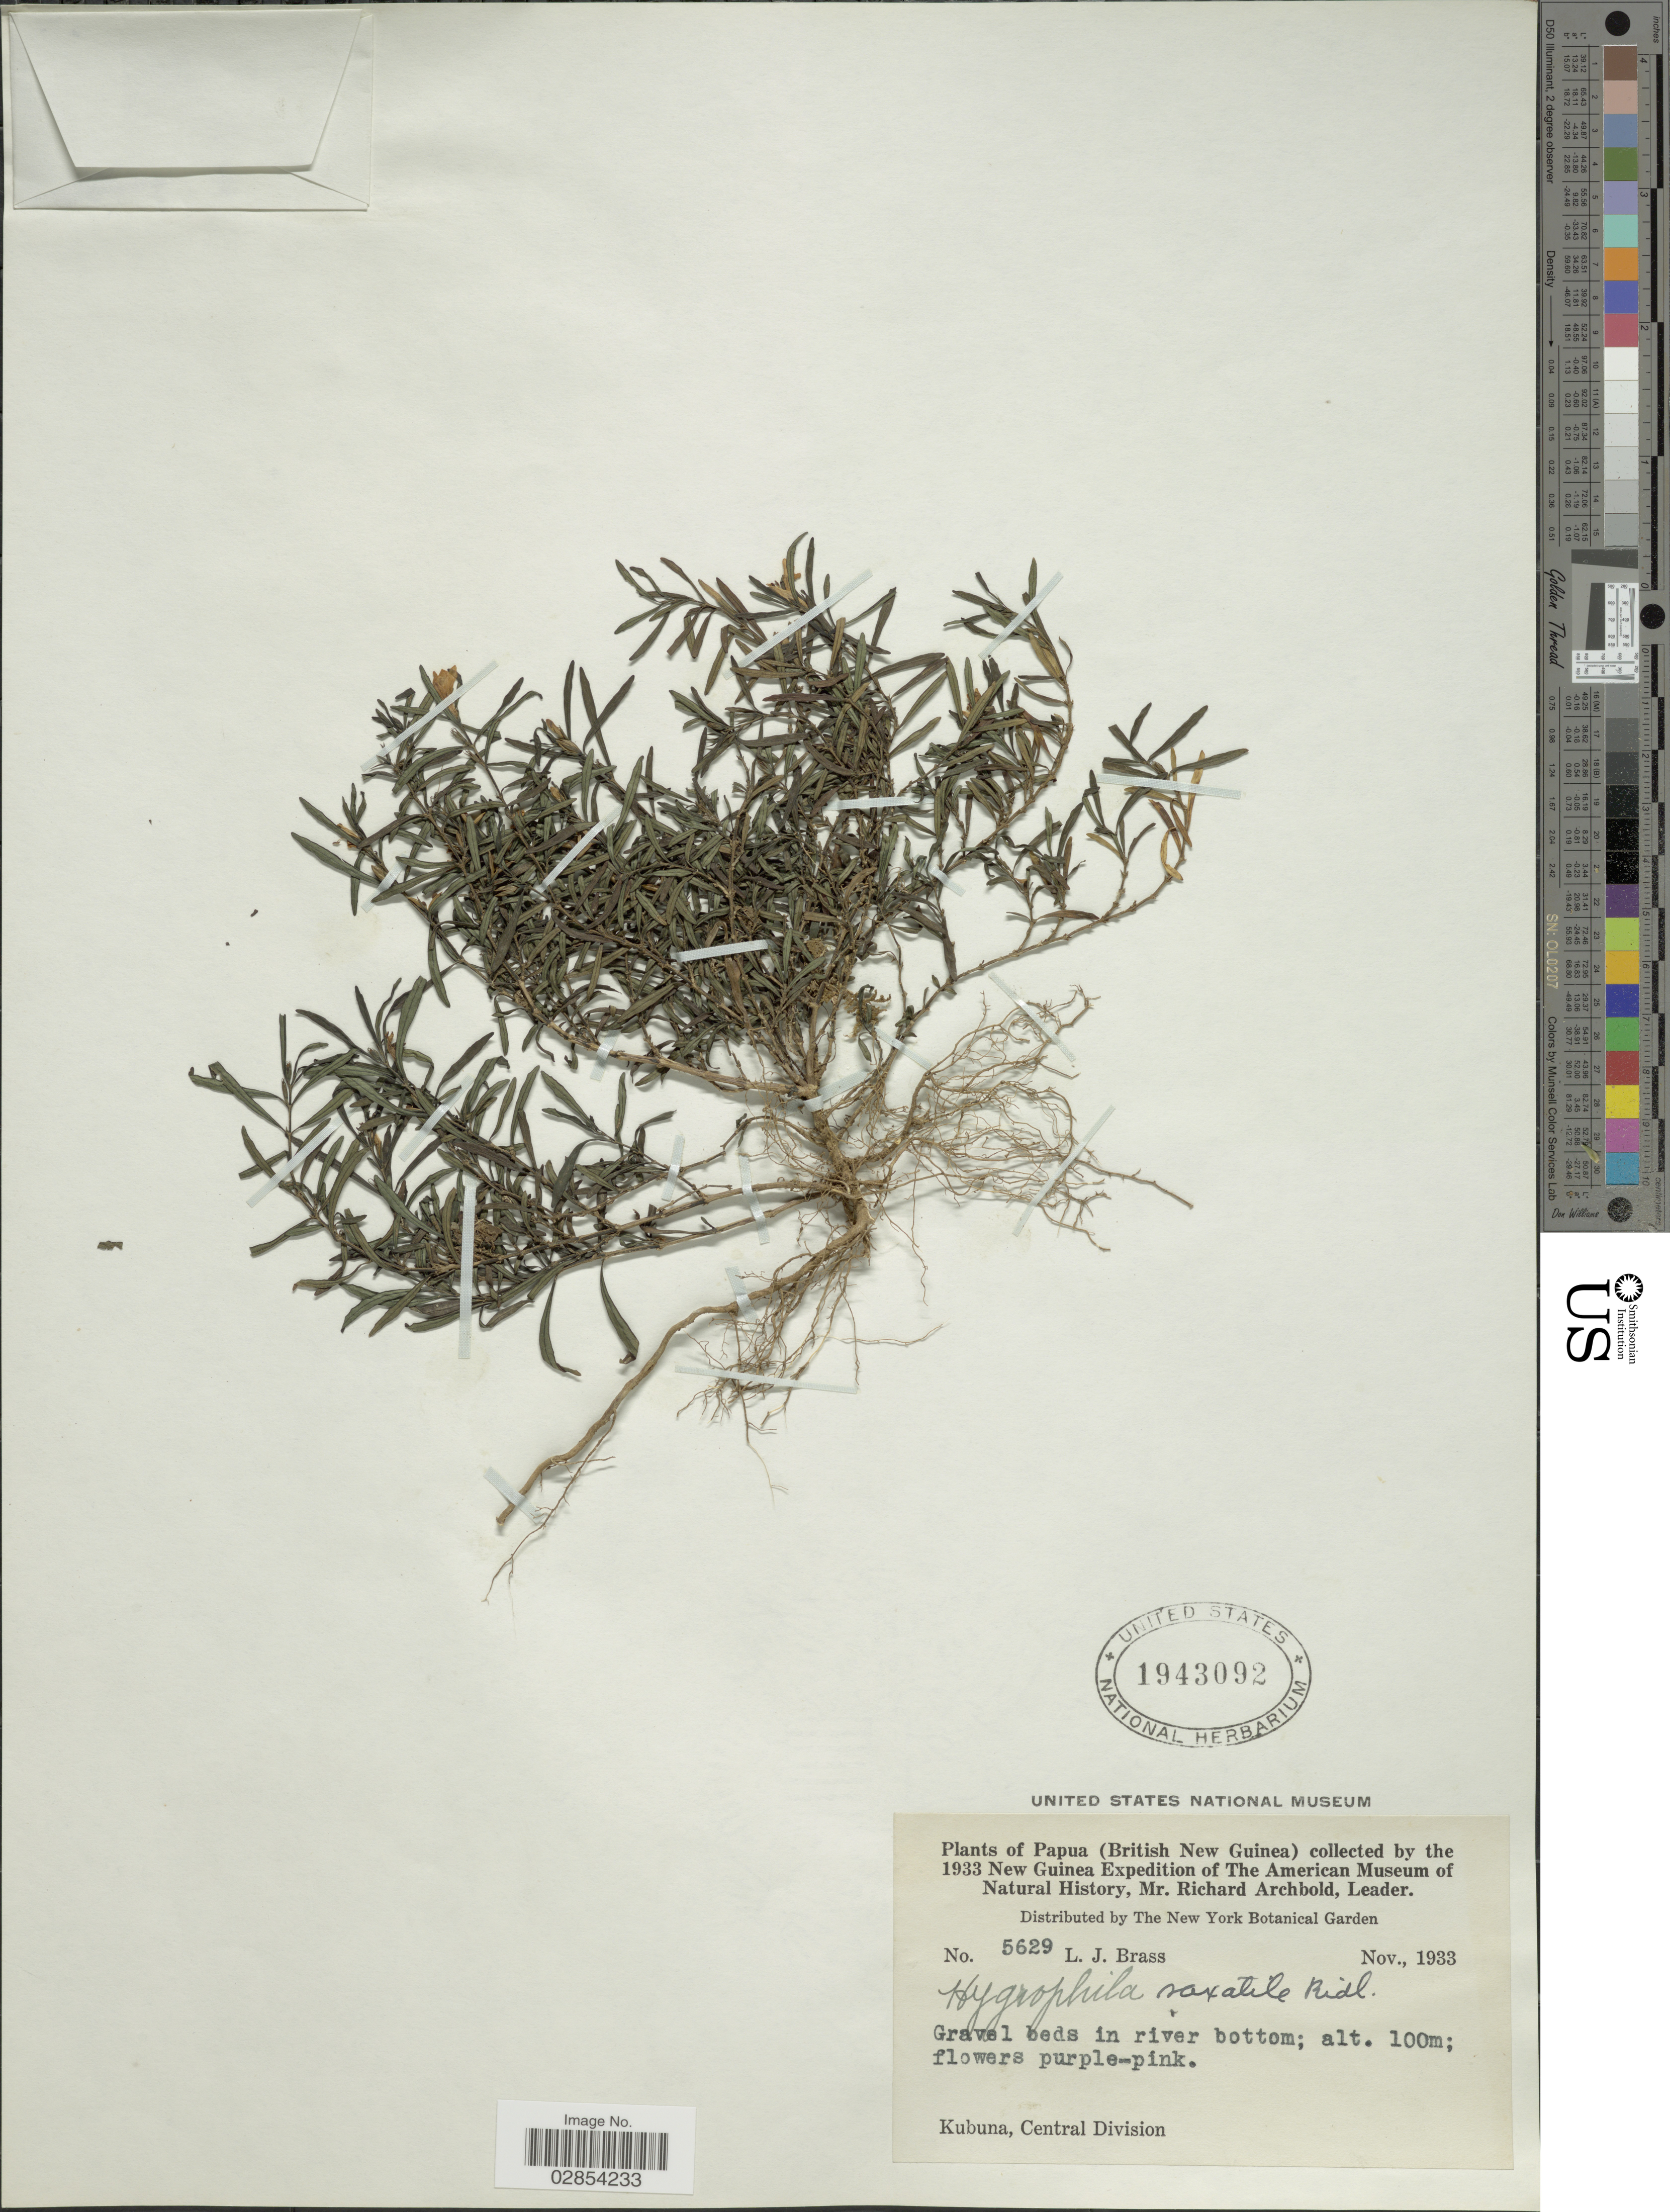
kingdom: Plantae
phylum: Tracheophyta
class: Magnoliopsida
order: Lamiales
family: Acanthaceae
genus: Hygrophila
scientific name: Hygrophila saxatilis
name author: Ridl.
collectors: L. J. Brass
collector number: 5629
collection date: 1933-11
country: Papua New Guinea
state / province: Central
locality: Papua (British New Guinea). Kubuna, Central Division.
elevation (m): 100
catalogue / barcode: US 1943092